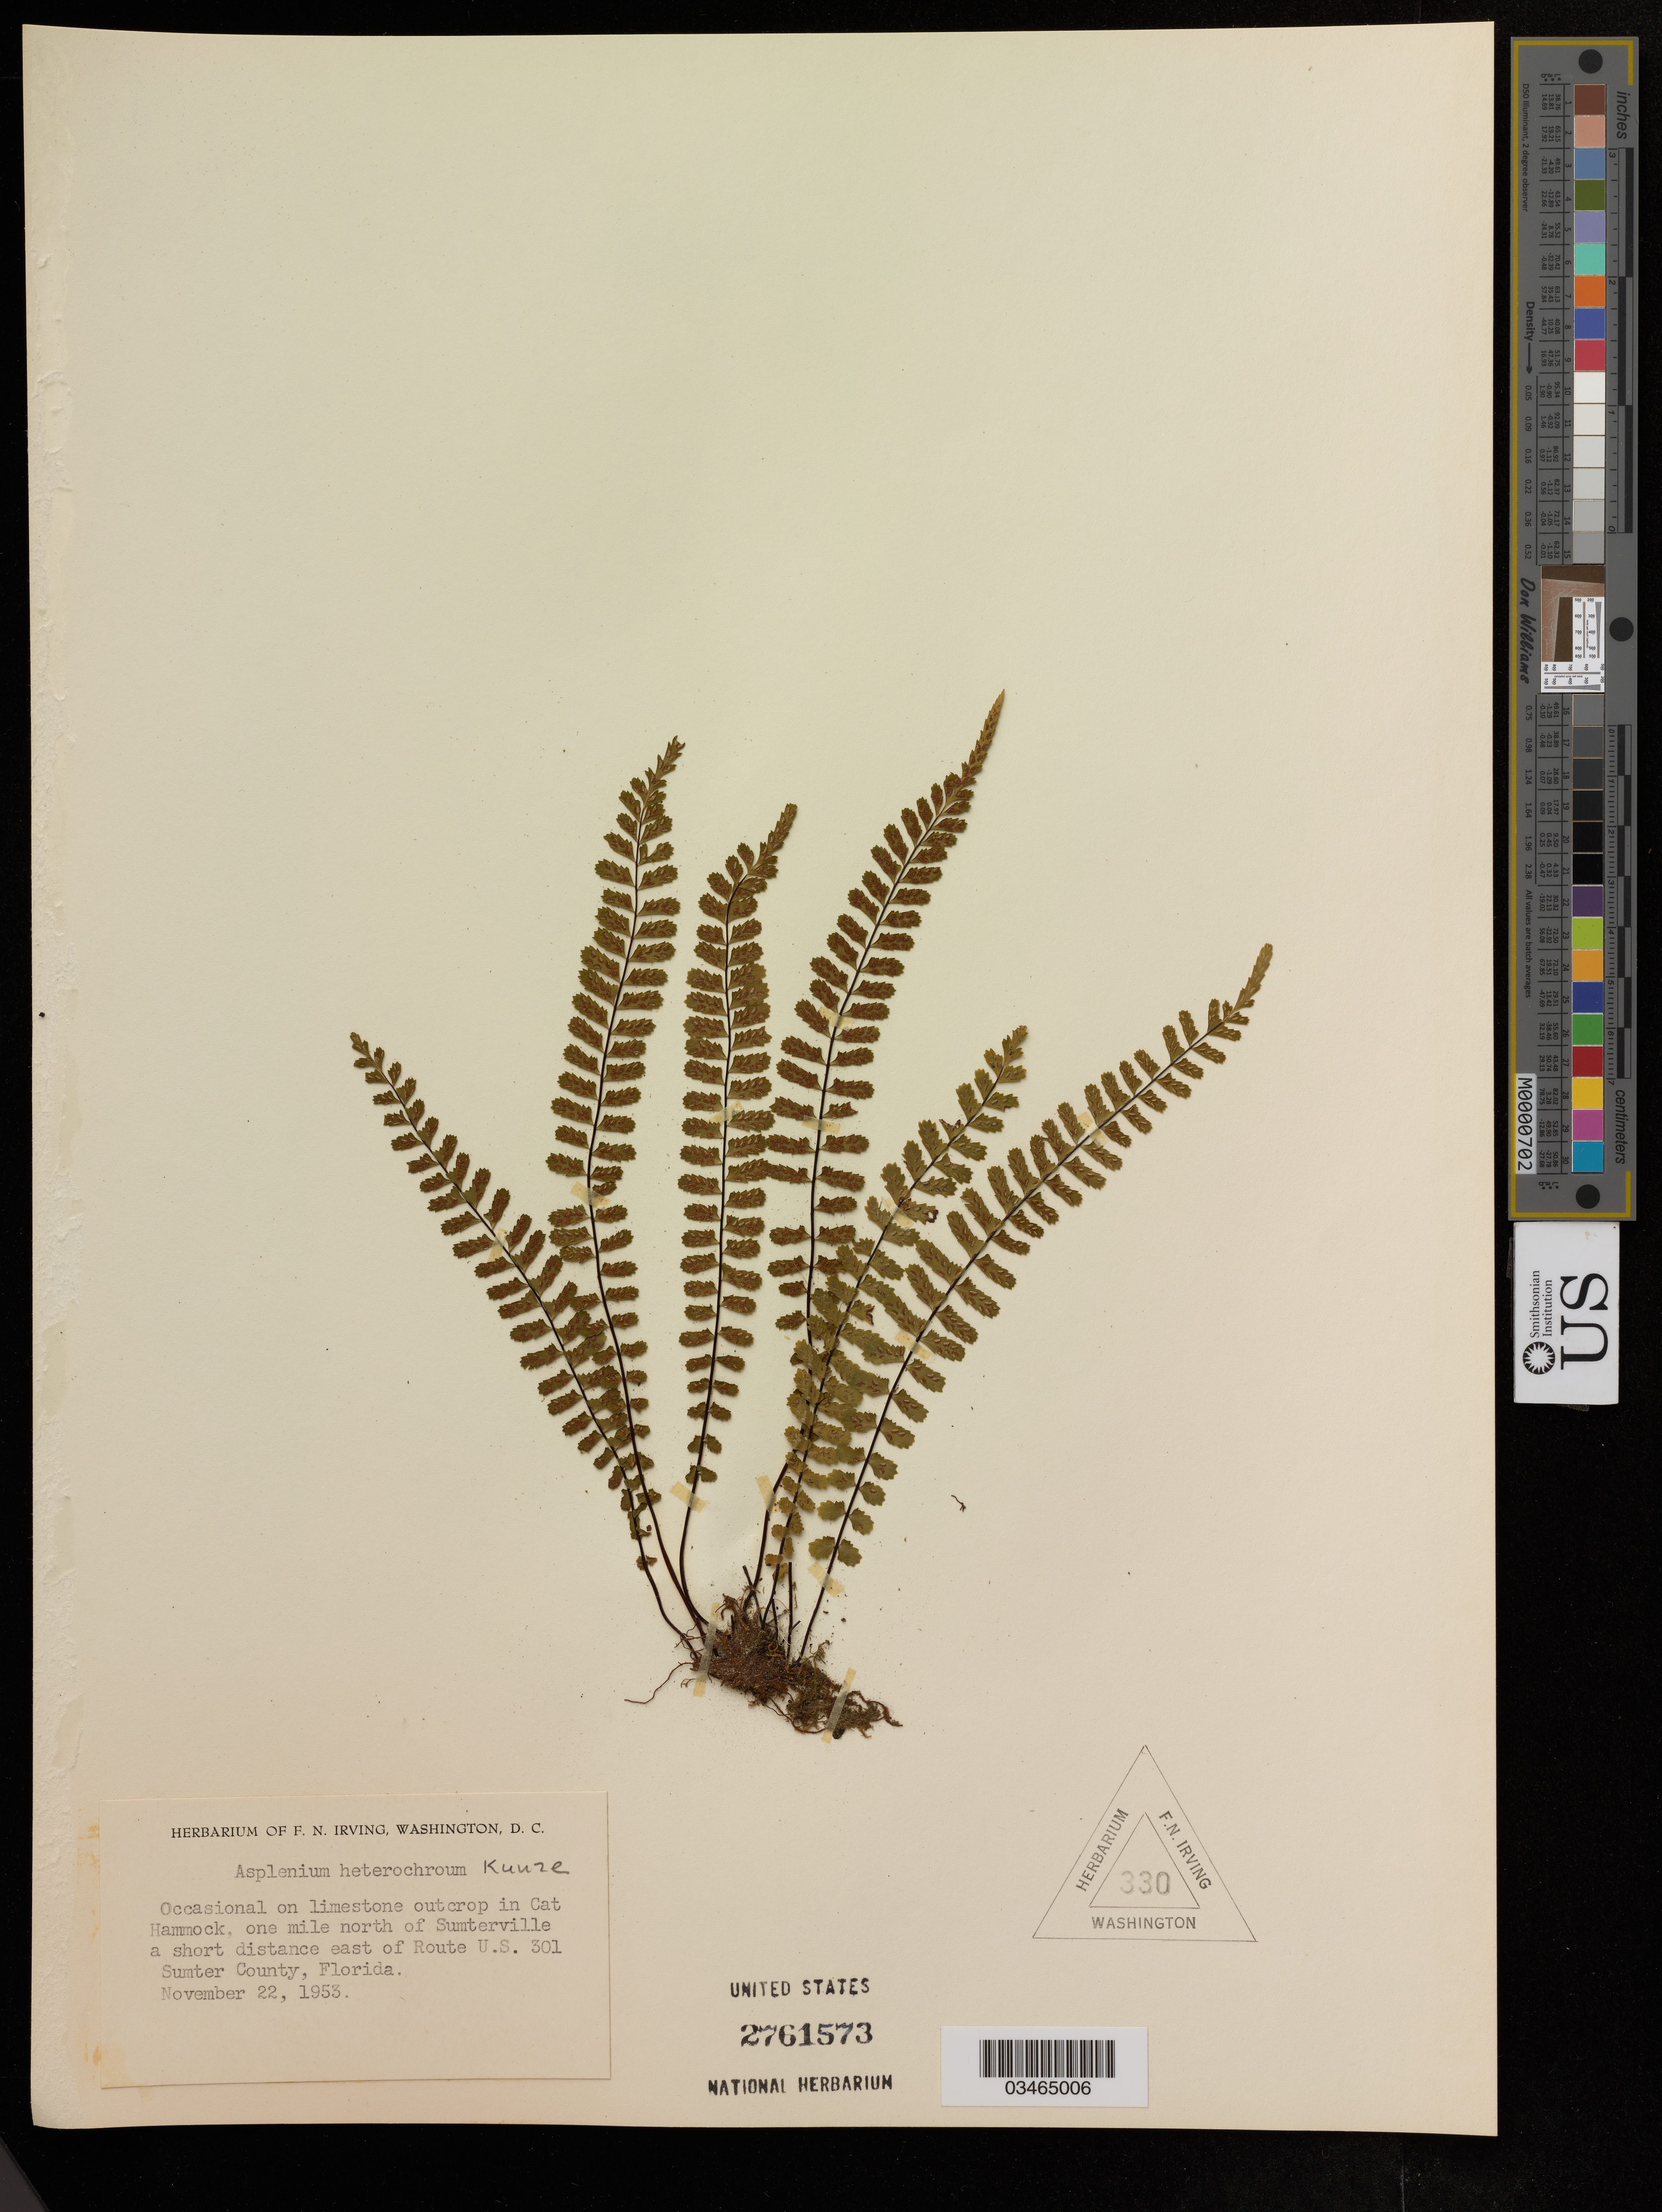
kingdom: Plantae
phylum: Tracheophyta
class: Polypodiopsida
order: Polypodiales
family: Aspleniaceae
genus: Asplenium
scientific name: Asplenium heterochroum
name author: Kunze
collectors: ex herb. F.N. Irving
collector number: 330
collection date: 1953-11-22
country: United States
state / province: Florida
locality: In Cat Hammock, one mile north of Sumterville a short distance east of Route U.S. 301 Sumter County.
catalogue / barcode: US 2761573